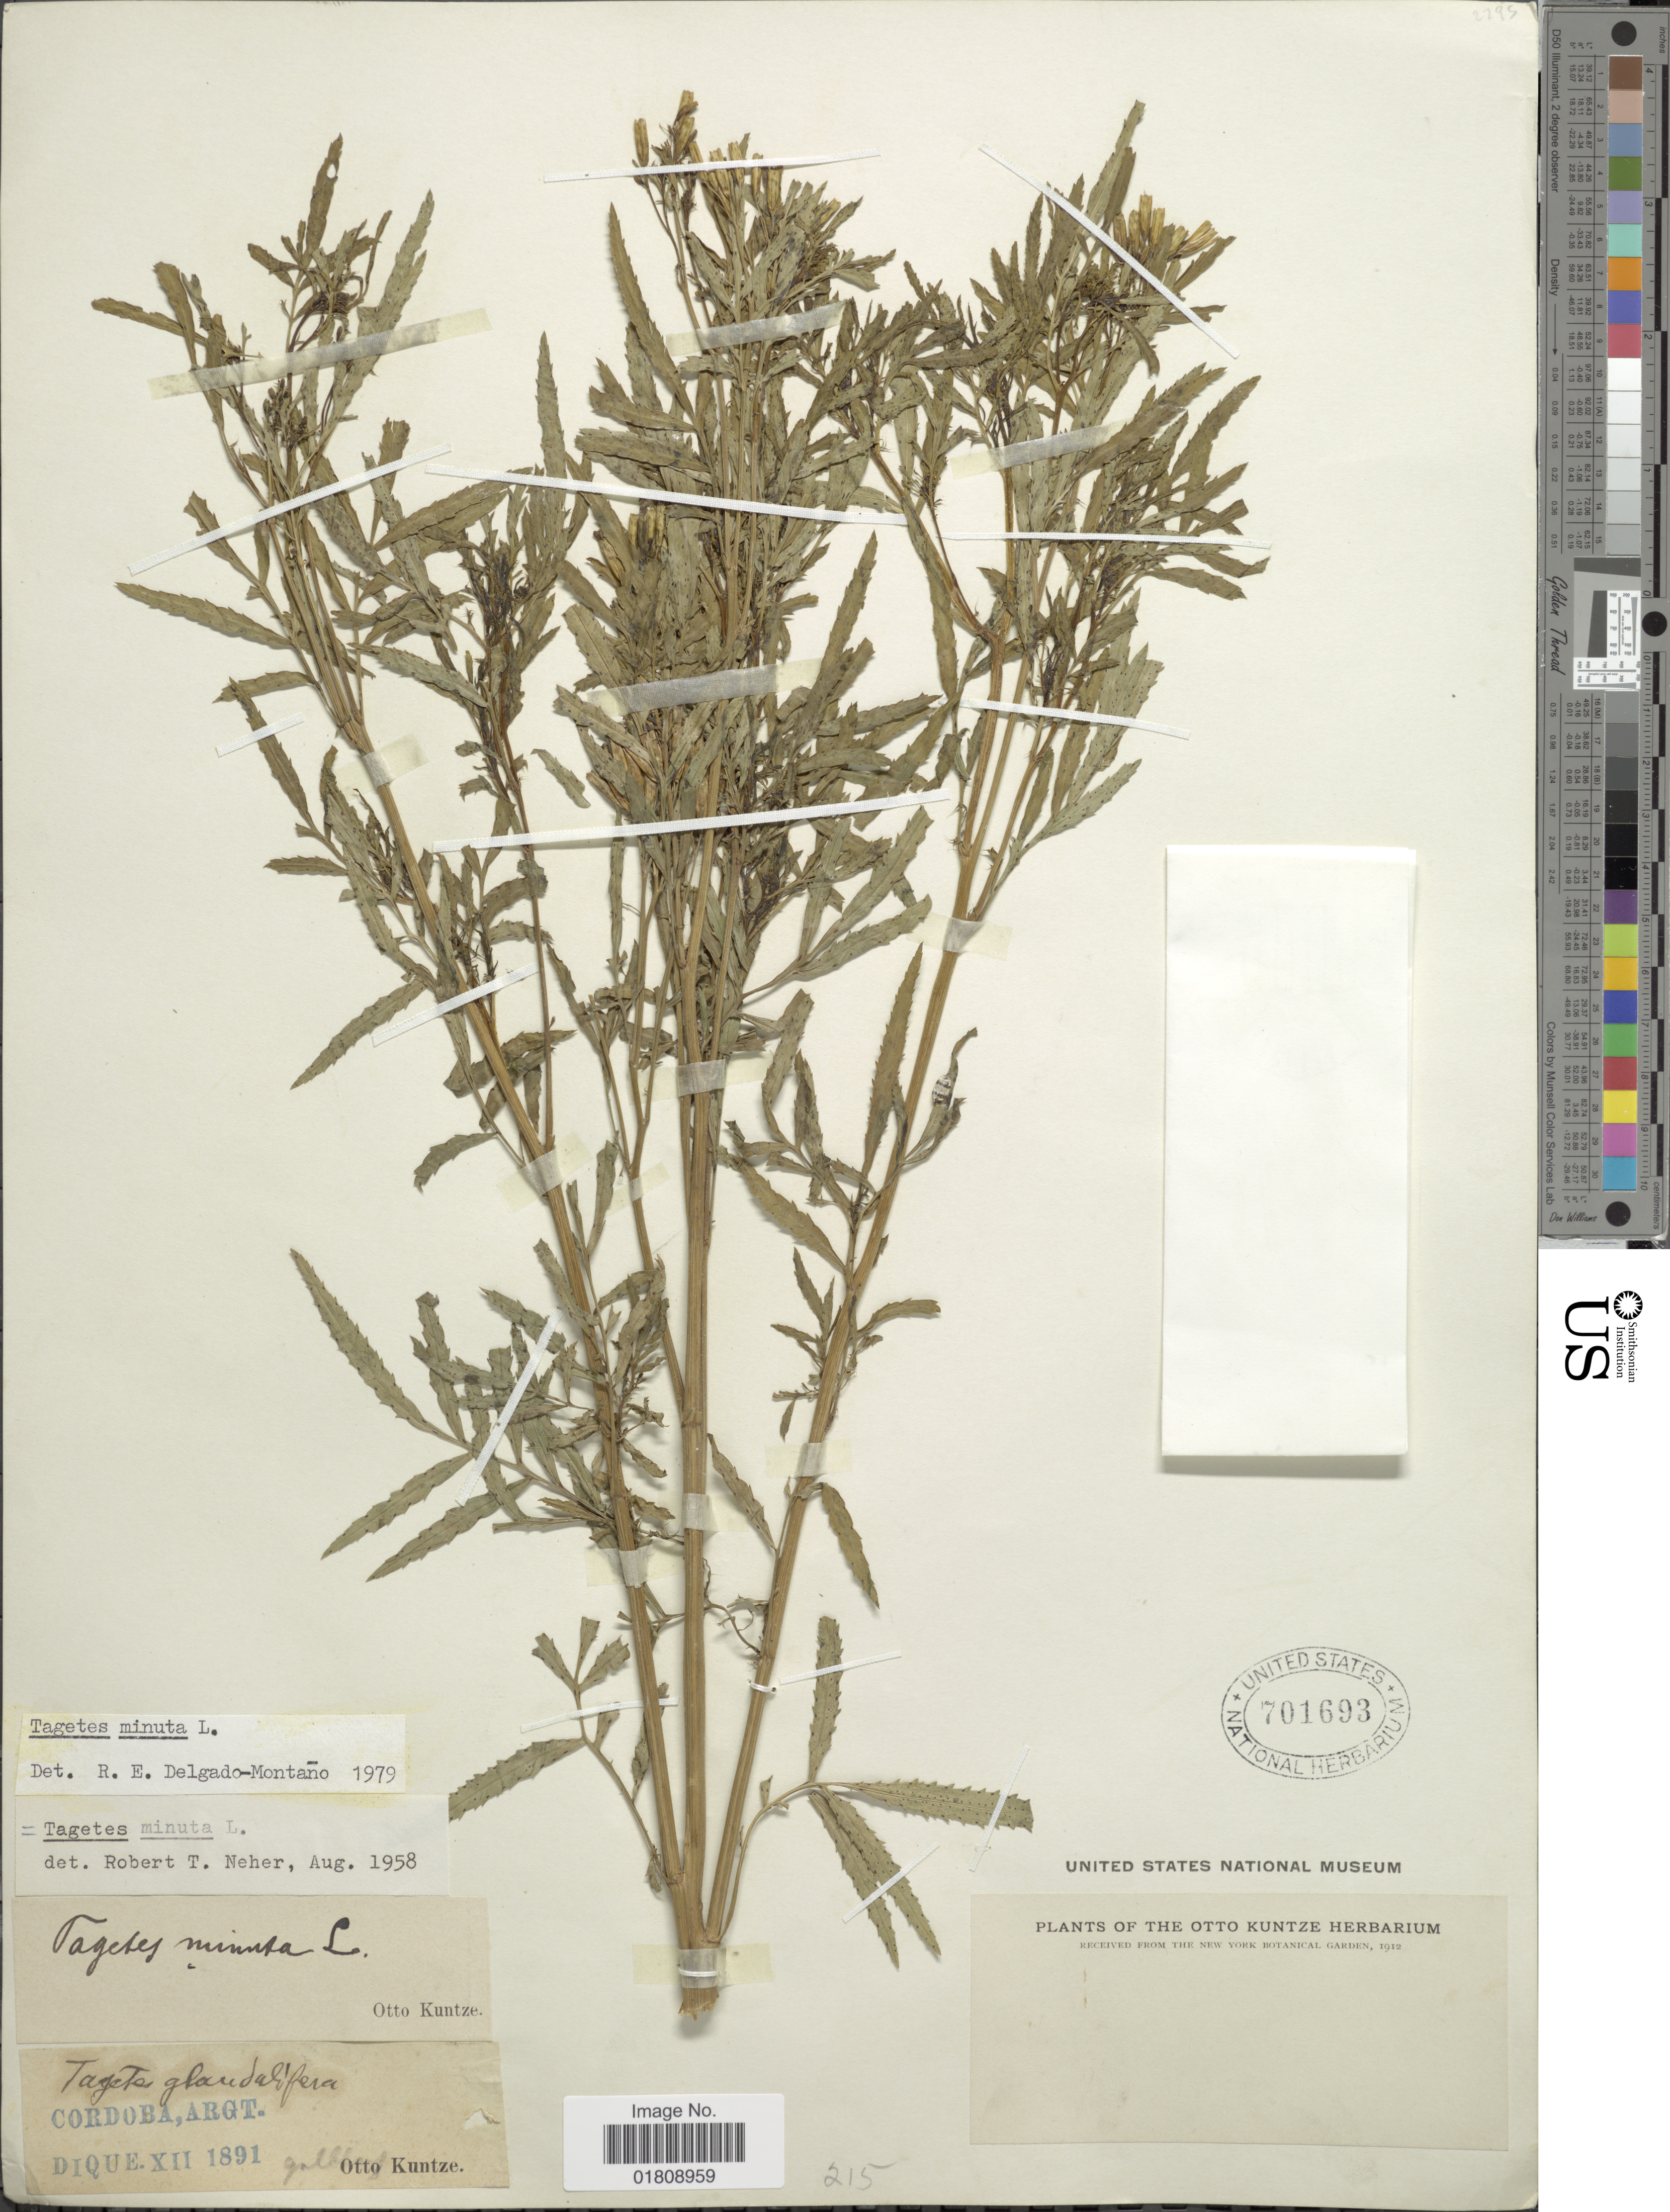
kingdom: Plantae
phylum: Tracheophyta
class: Magnoliopsida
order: Asterales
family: Asteraceae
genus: Tagetes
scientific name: Tagetes minuta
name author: L.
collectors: C.E.O. Kuntze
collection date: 1891-12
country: Argentina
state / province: Cordoba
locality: Argt., Dique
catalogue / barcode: US 701693